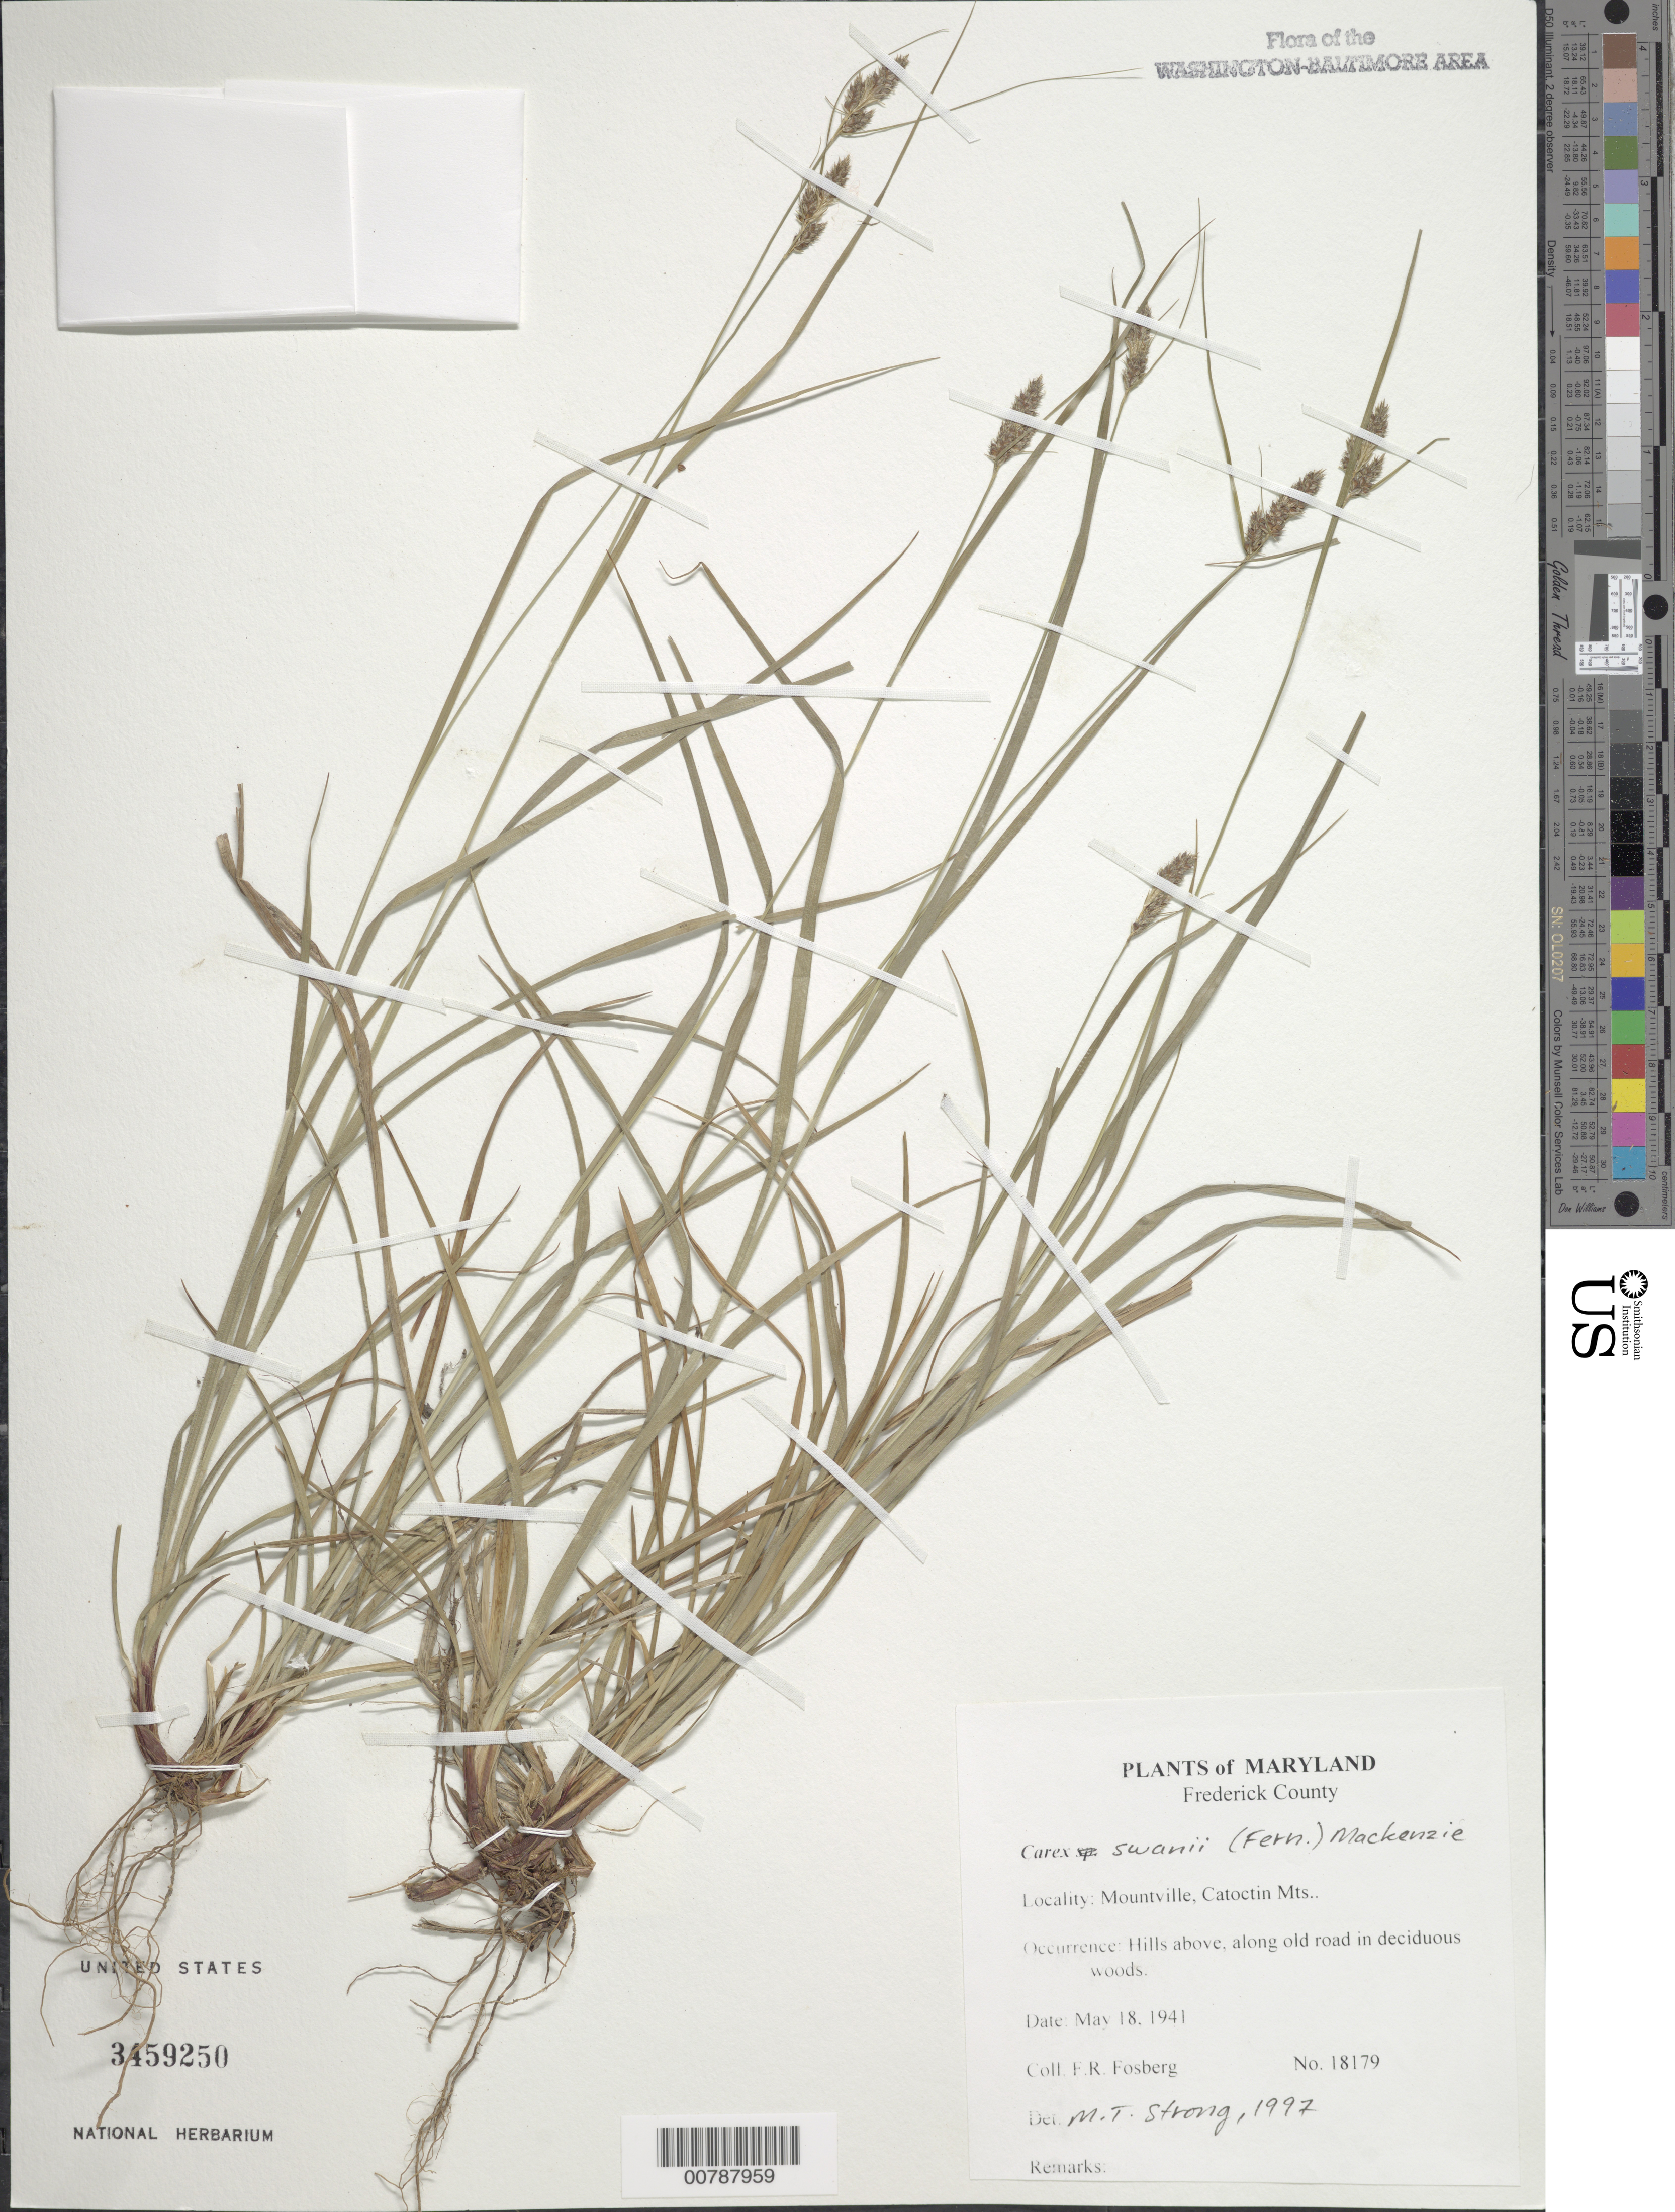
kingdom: Plantae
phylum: Tracheophyta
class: Liliopsida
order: Poales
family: Cyperaceae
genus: Carex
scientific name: Carex swanii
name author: (Fernald) Mack.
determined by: Strong, M. T., (US), Smithsonian Institution - National Museum of Natural History (UNITED STATES)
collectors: F. R. Fosberg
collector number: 18179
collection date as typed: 18 May 1941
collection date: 1941-05-18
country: United States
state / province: Maryland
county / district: Frederick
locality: Mountville, Catoctin "Mts.".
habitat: Hills above, along old road in deciduous woods.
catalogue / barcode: US 3459250